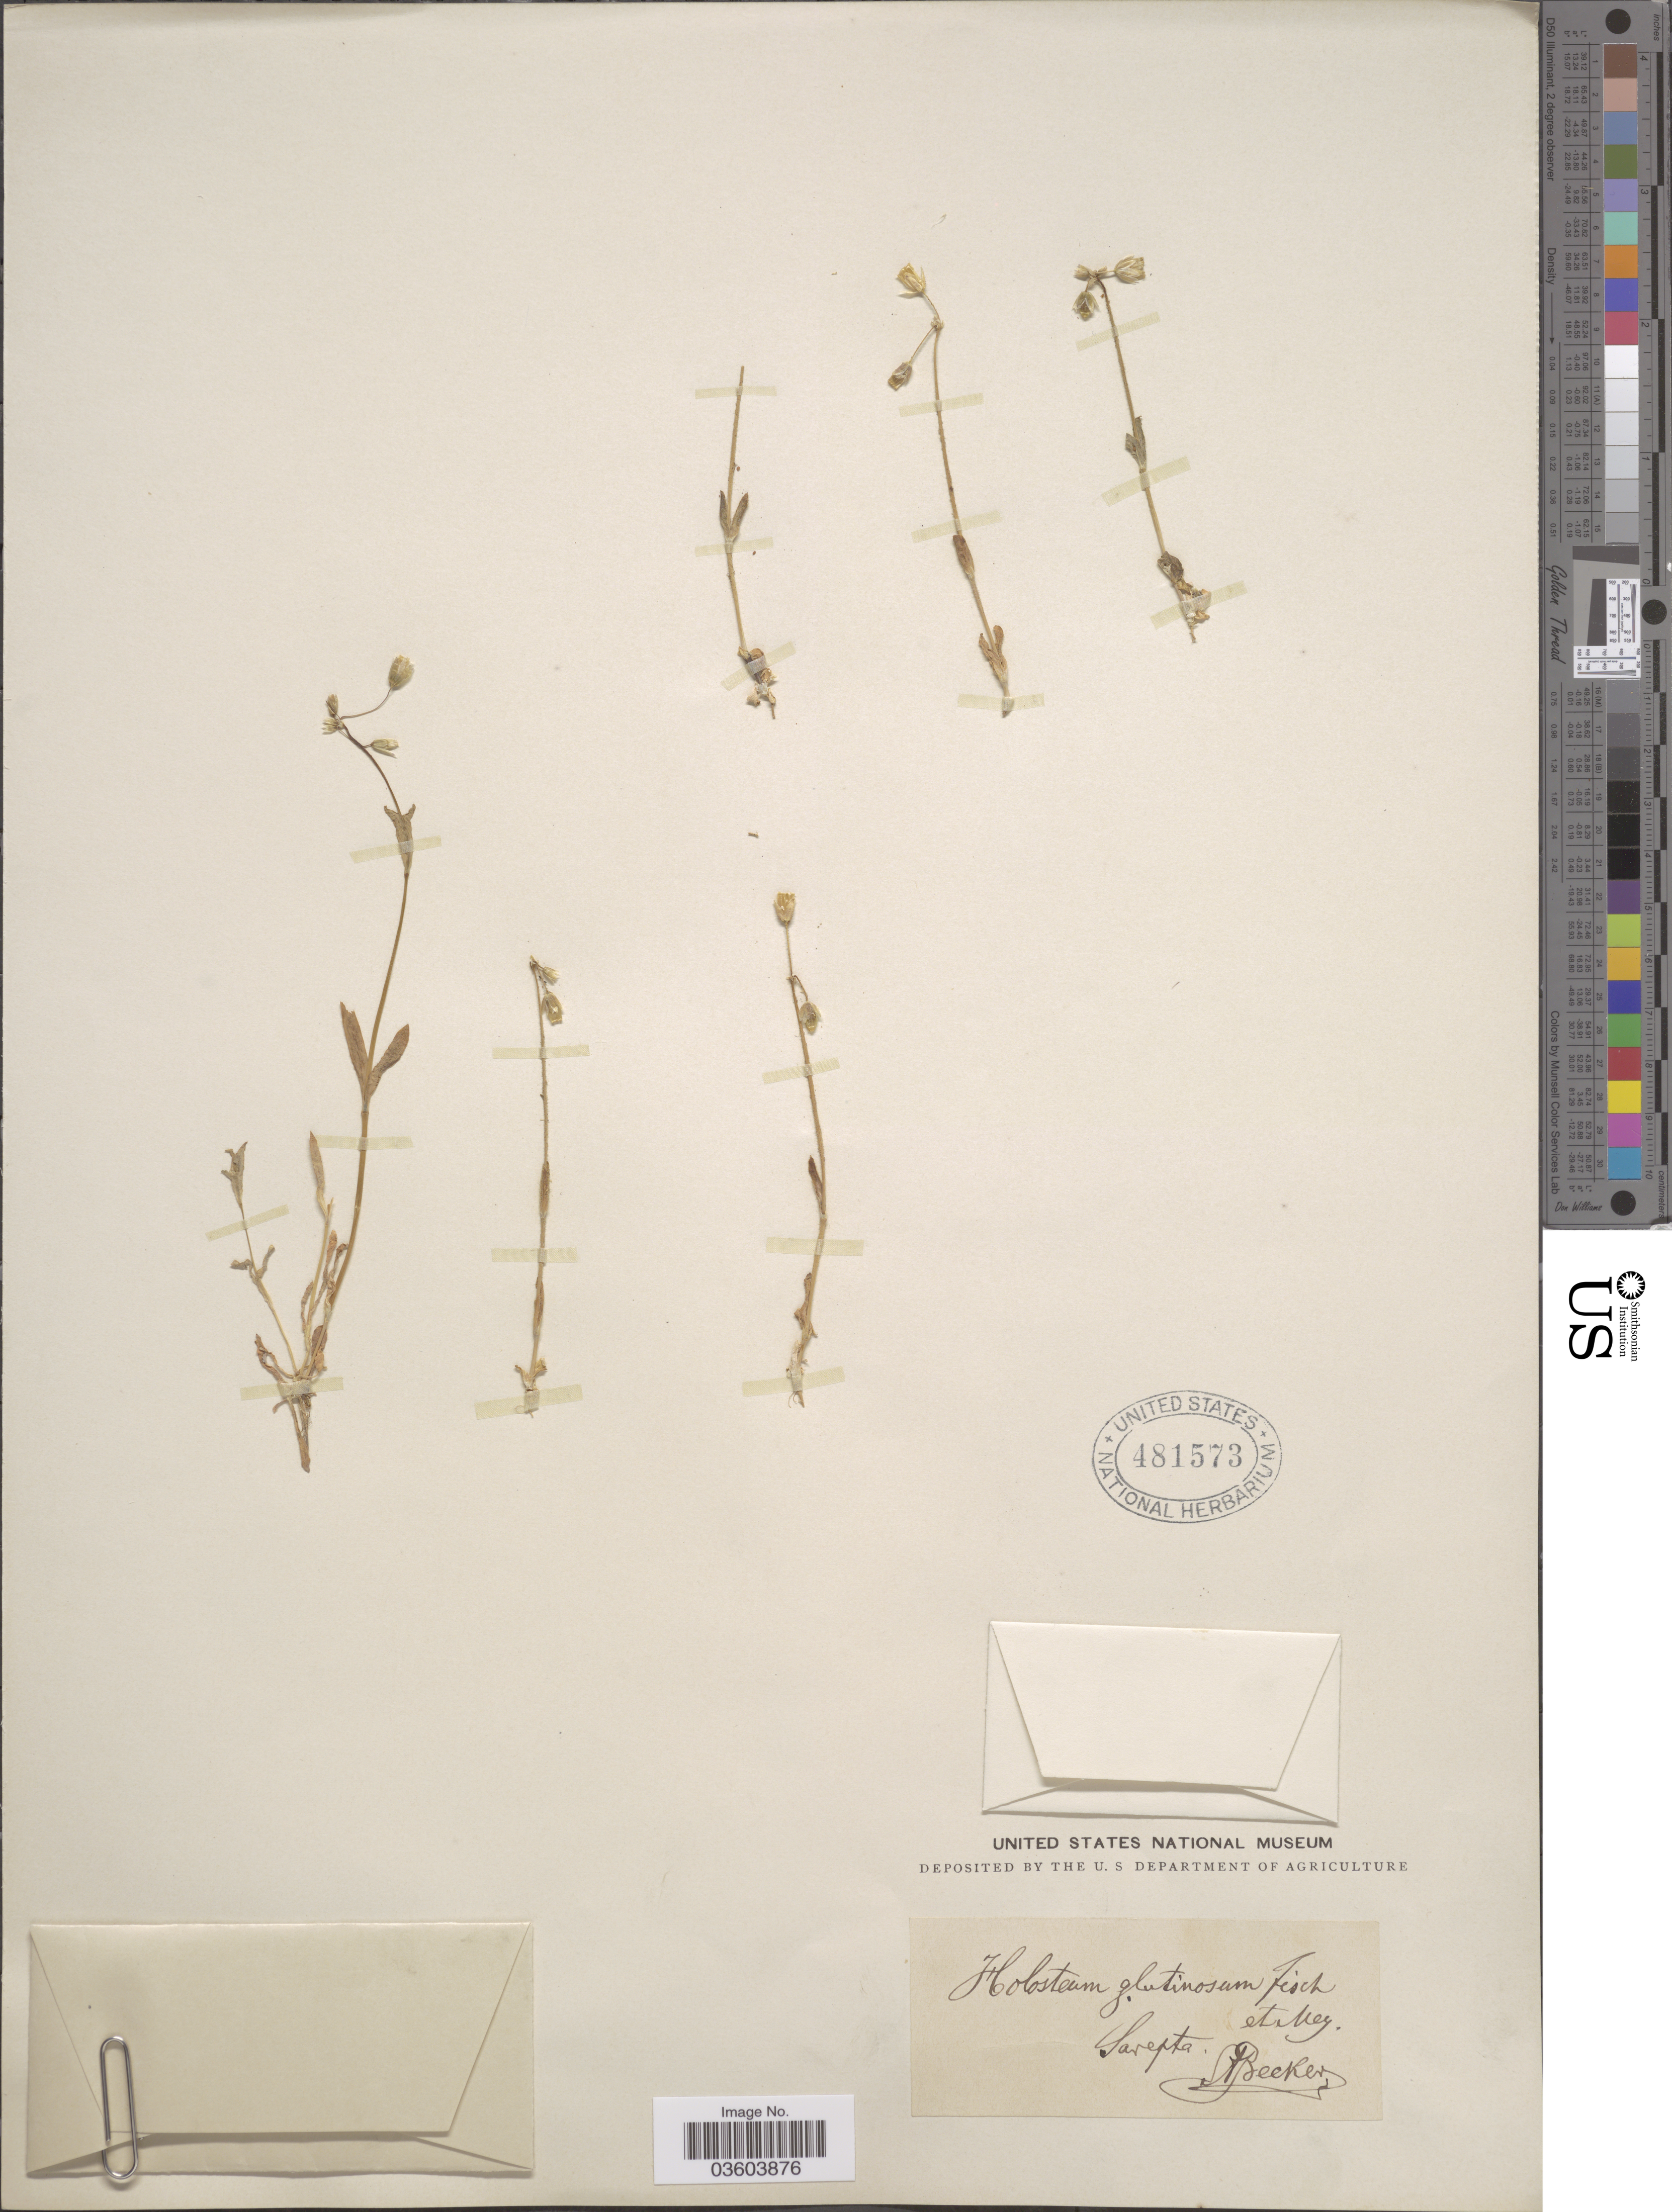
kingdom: Plantae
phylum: Tracheophyta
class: Magnoliopsida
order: Caryophyllales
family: Caryophyllaceae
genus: Holosteum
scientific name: Holosteum glutinosum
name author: (M. Bieb.) Fisch. & C.A. Mey.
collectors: A. Becker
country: Russian Federation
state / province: Volgograd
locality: Sarepta.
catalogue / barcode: US 481573